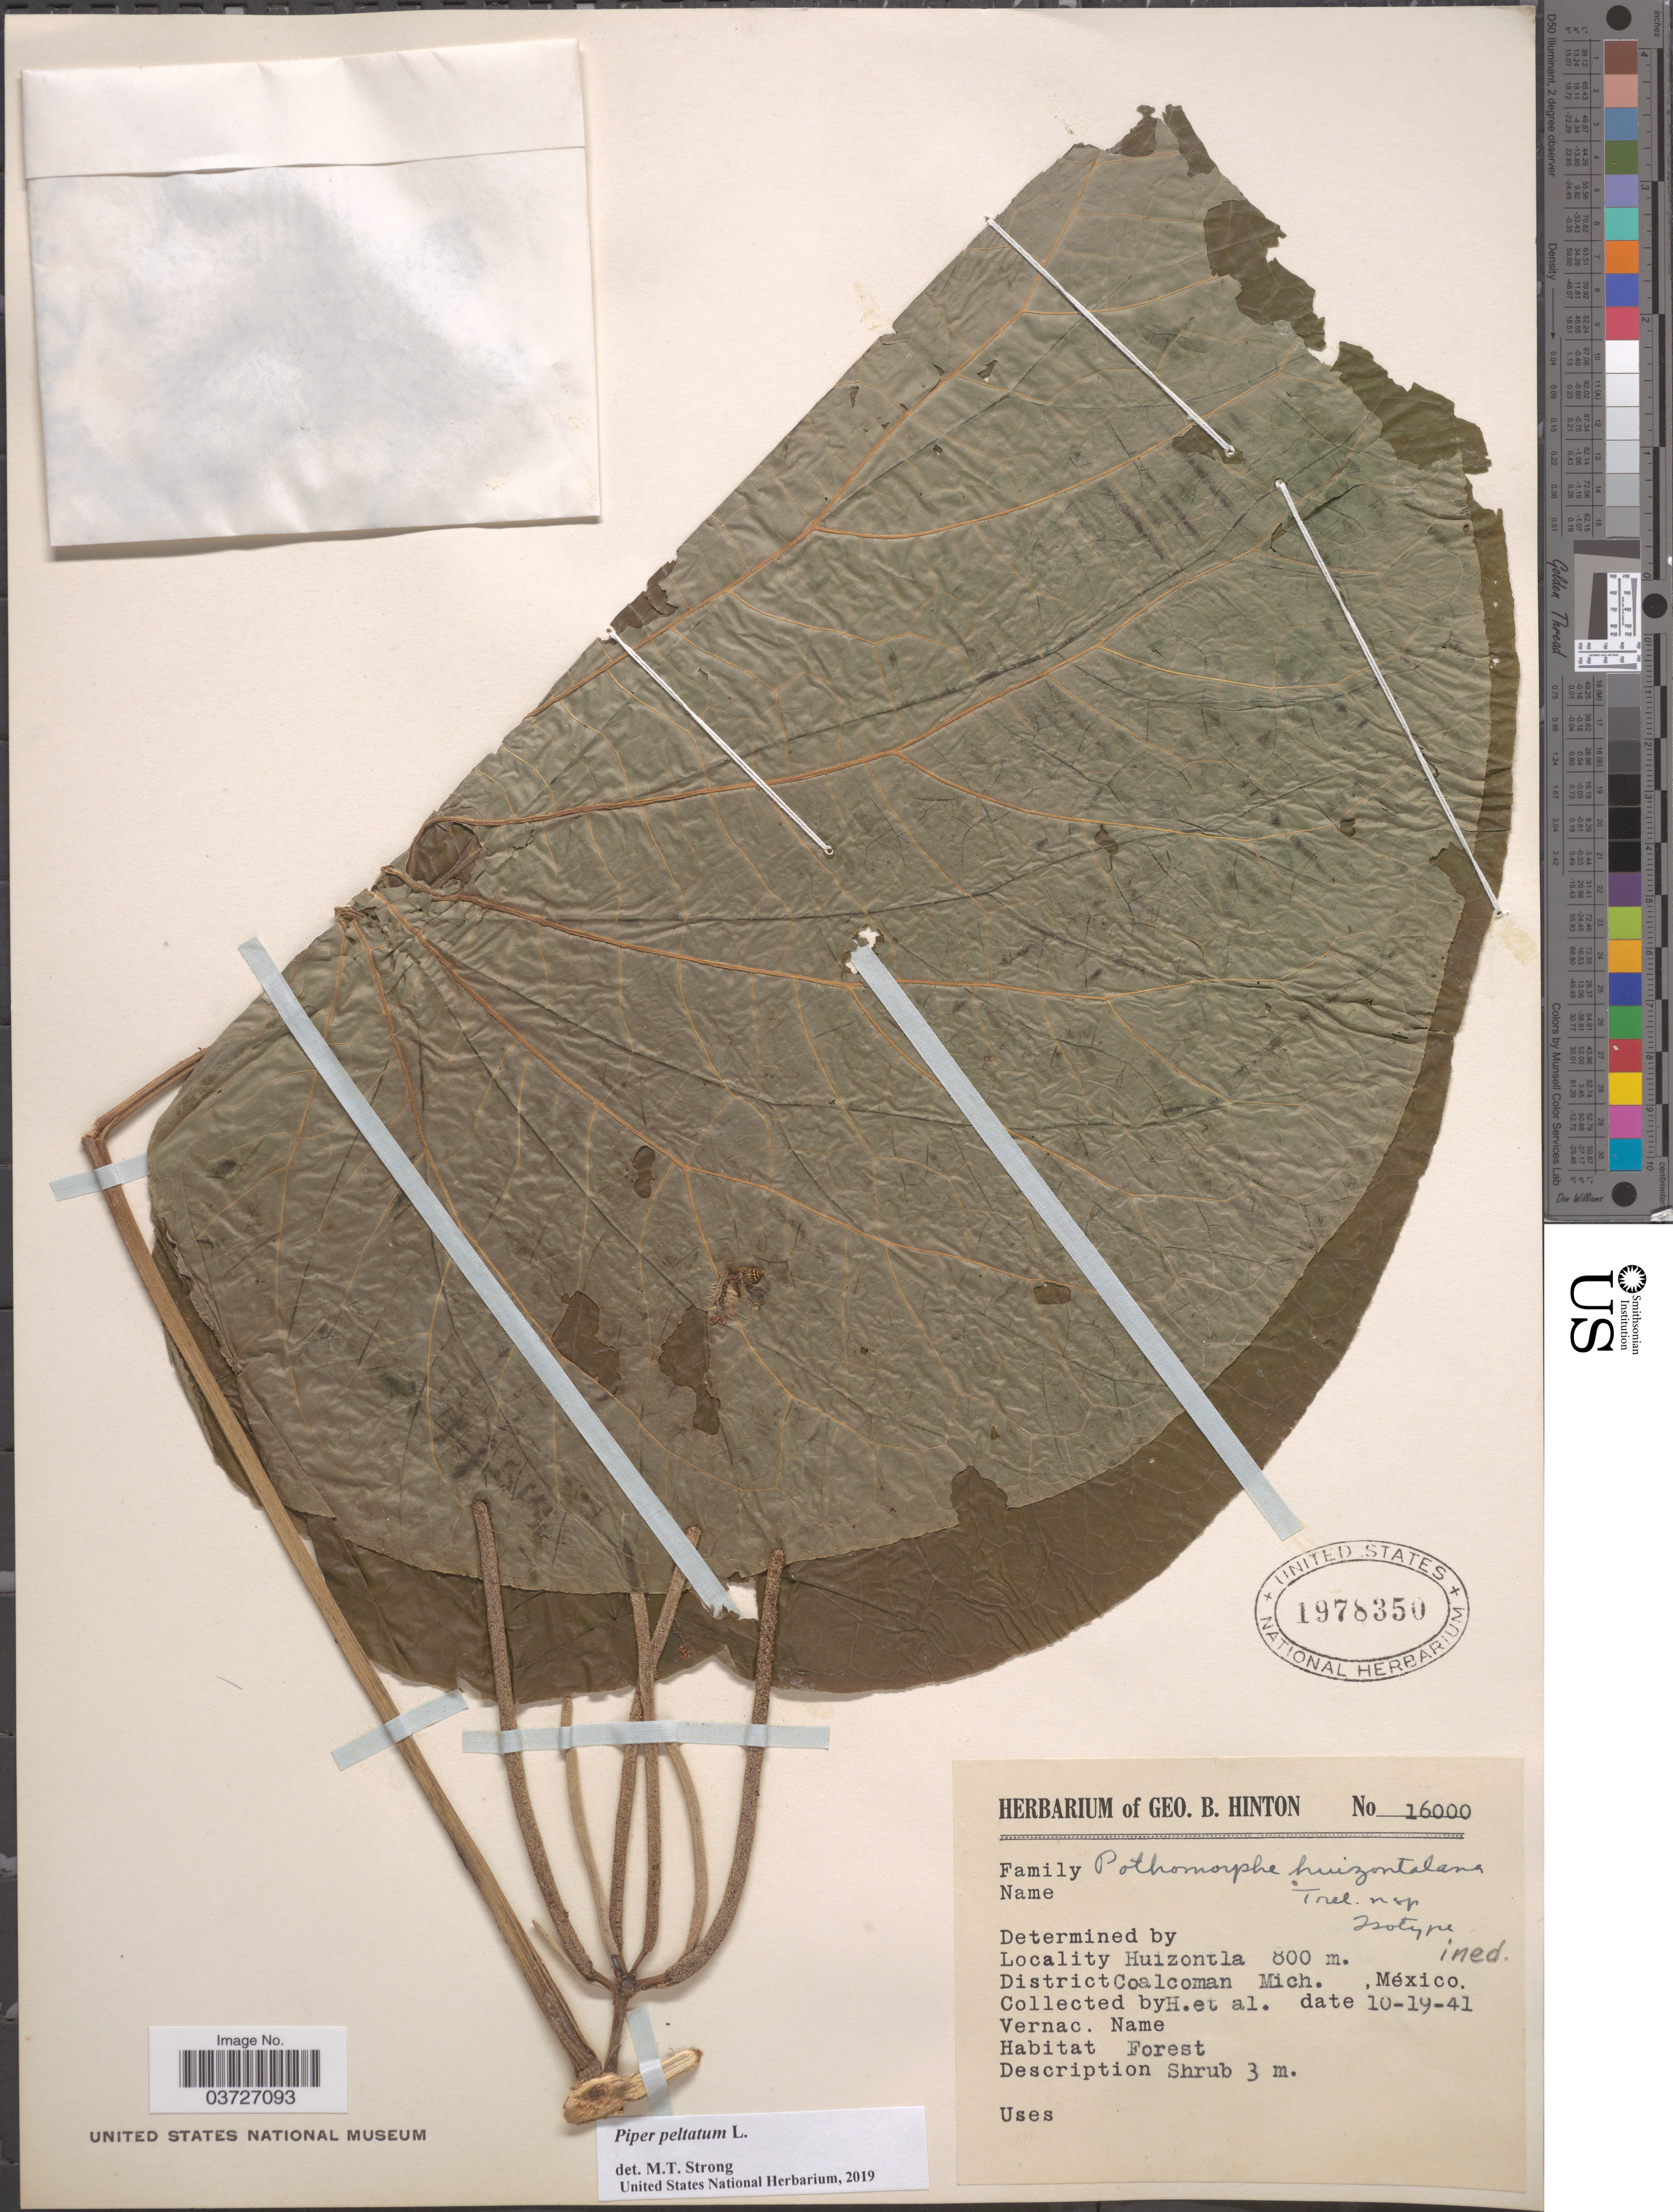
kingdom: Plantae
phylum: Tracheophyta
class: Magnoliopsida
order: Piperales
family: Piperaceae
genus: Piper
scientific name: Piper peltatum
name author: L.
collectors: G. B. Hinton & et al.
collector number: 16000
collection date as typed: Transcribed d/m/y: 19/10/41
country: Mexico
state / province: Michoacán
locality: Huizontla, District Coalcoman Mich.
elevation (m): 800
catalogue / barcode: US 1978350